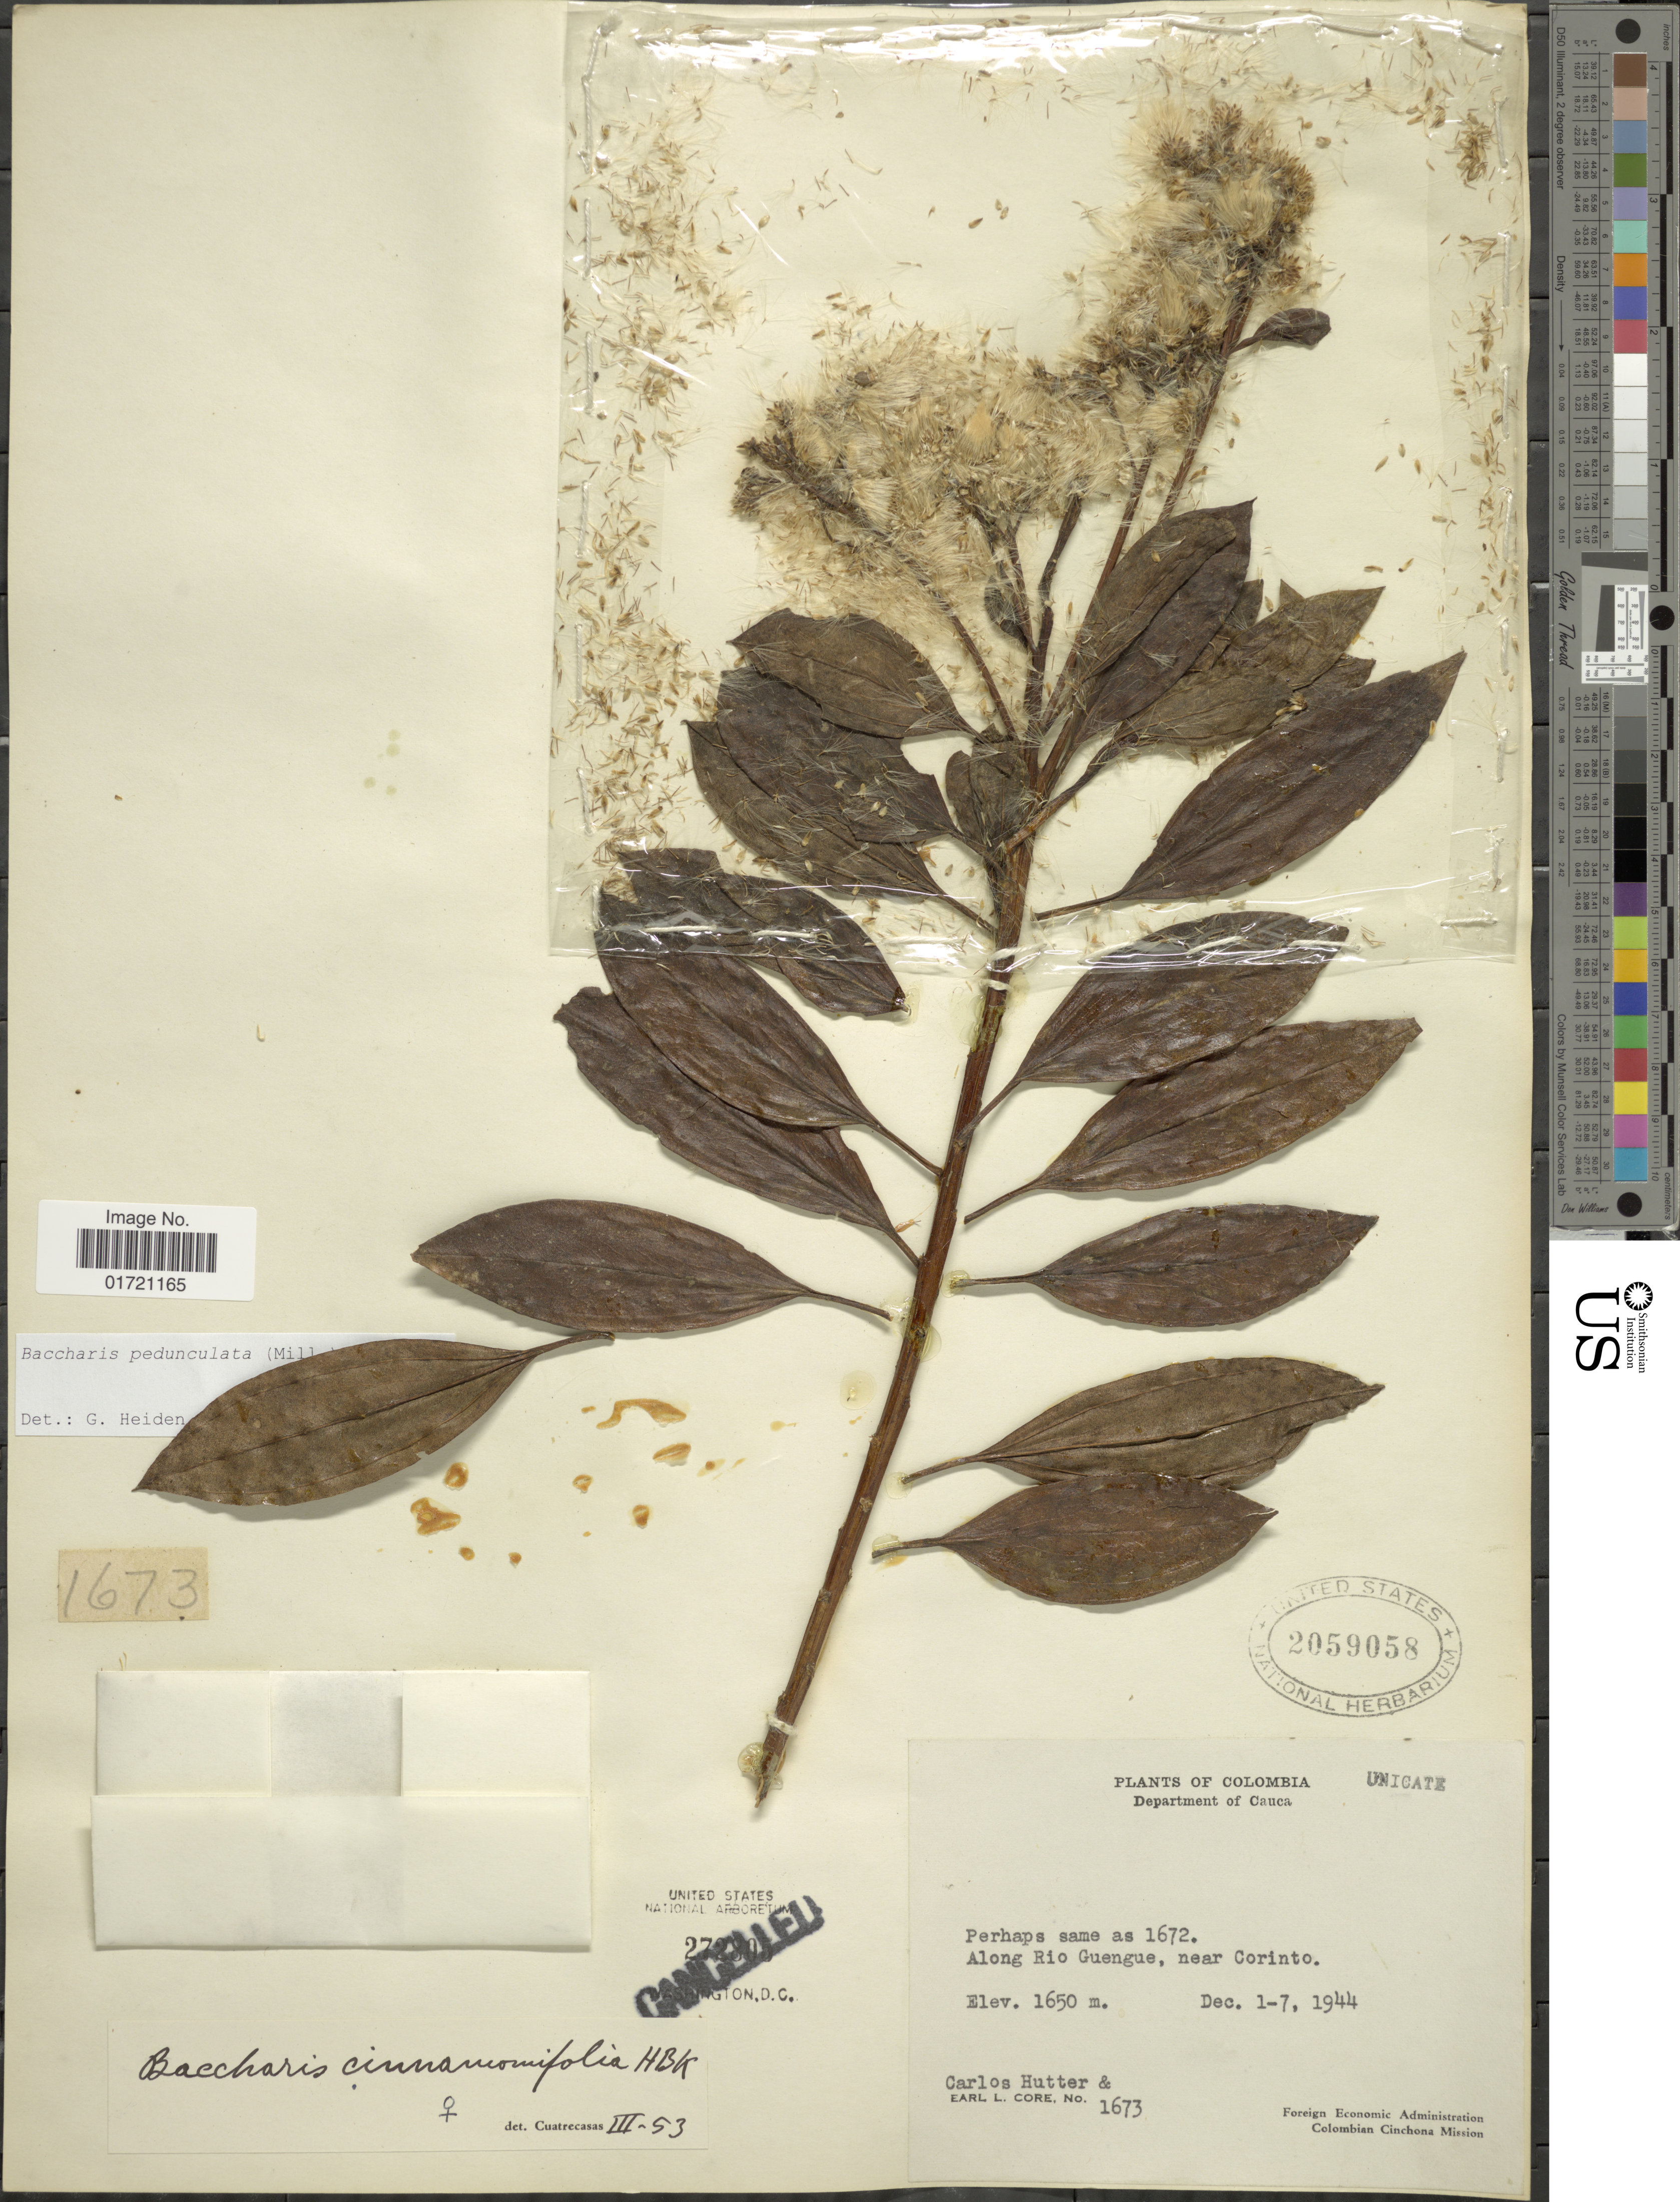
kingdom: Plantae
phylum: Tracheophyta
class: Magnoliopsida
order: Asterales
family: Asteraceae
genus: Baccharis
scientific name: Baccharis pedunculata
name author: (Mill.) Cabrera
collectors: C. Hutter & E. L. Core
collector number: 1673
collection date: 1944-12-01/1944-12-07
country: Colombia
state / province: Cauca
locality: Department of Cauca. Along Rio Guengue, near Corinto.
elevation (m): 1650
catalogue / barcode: US 2059058